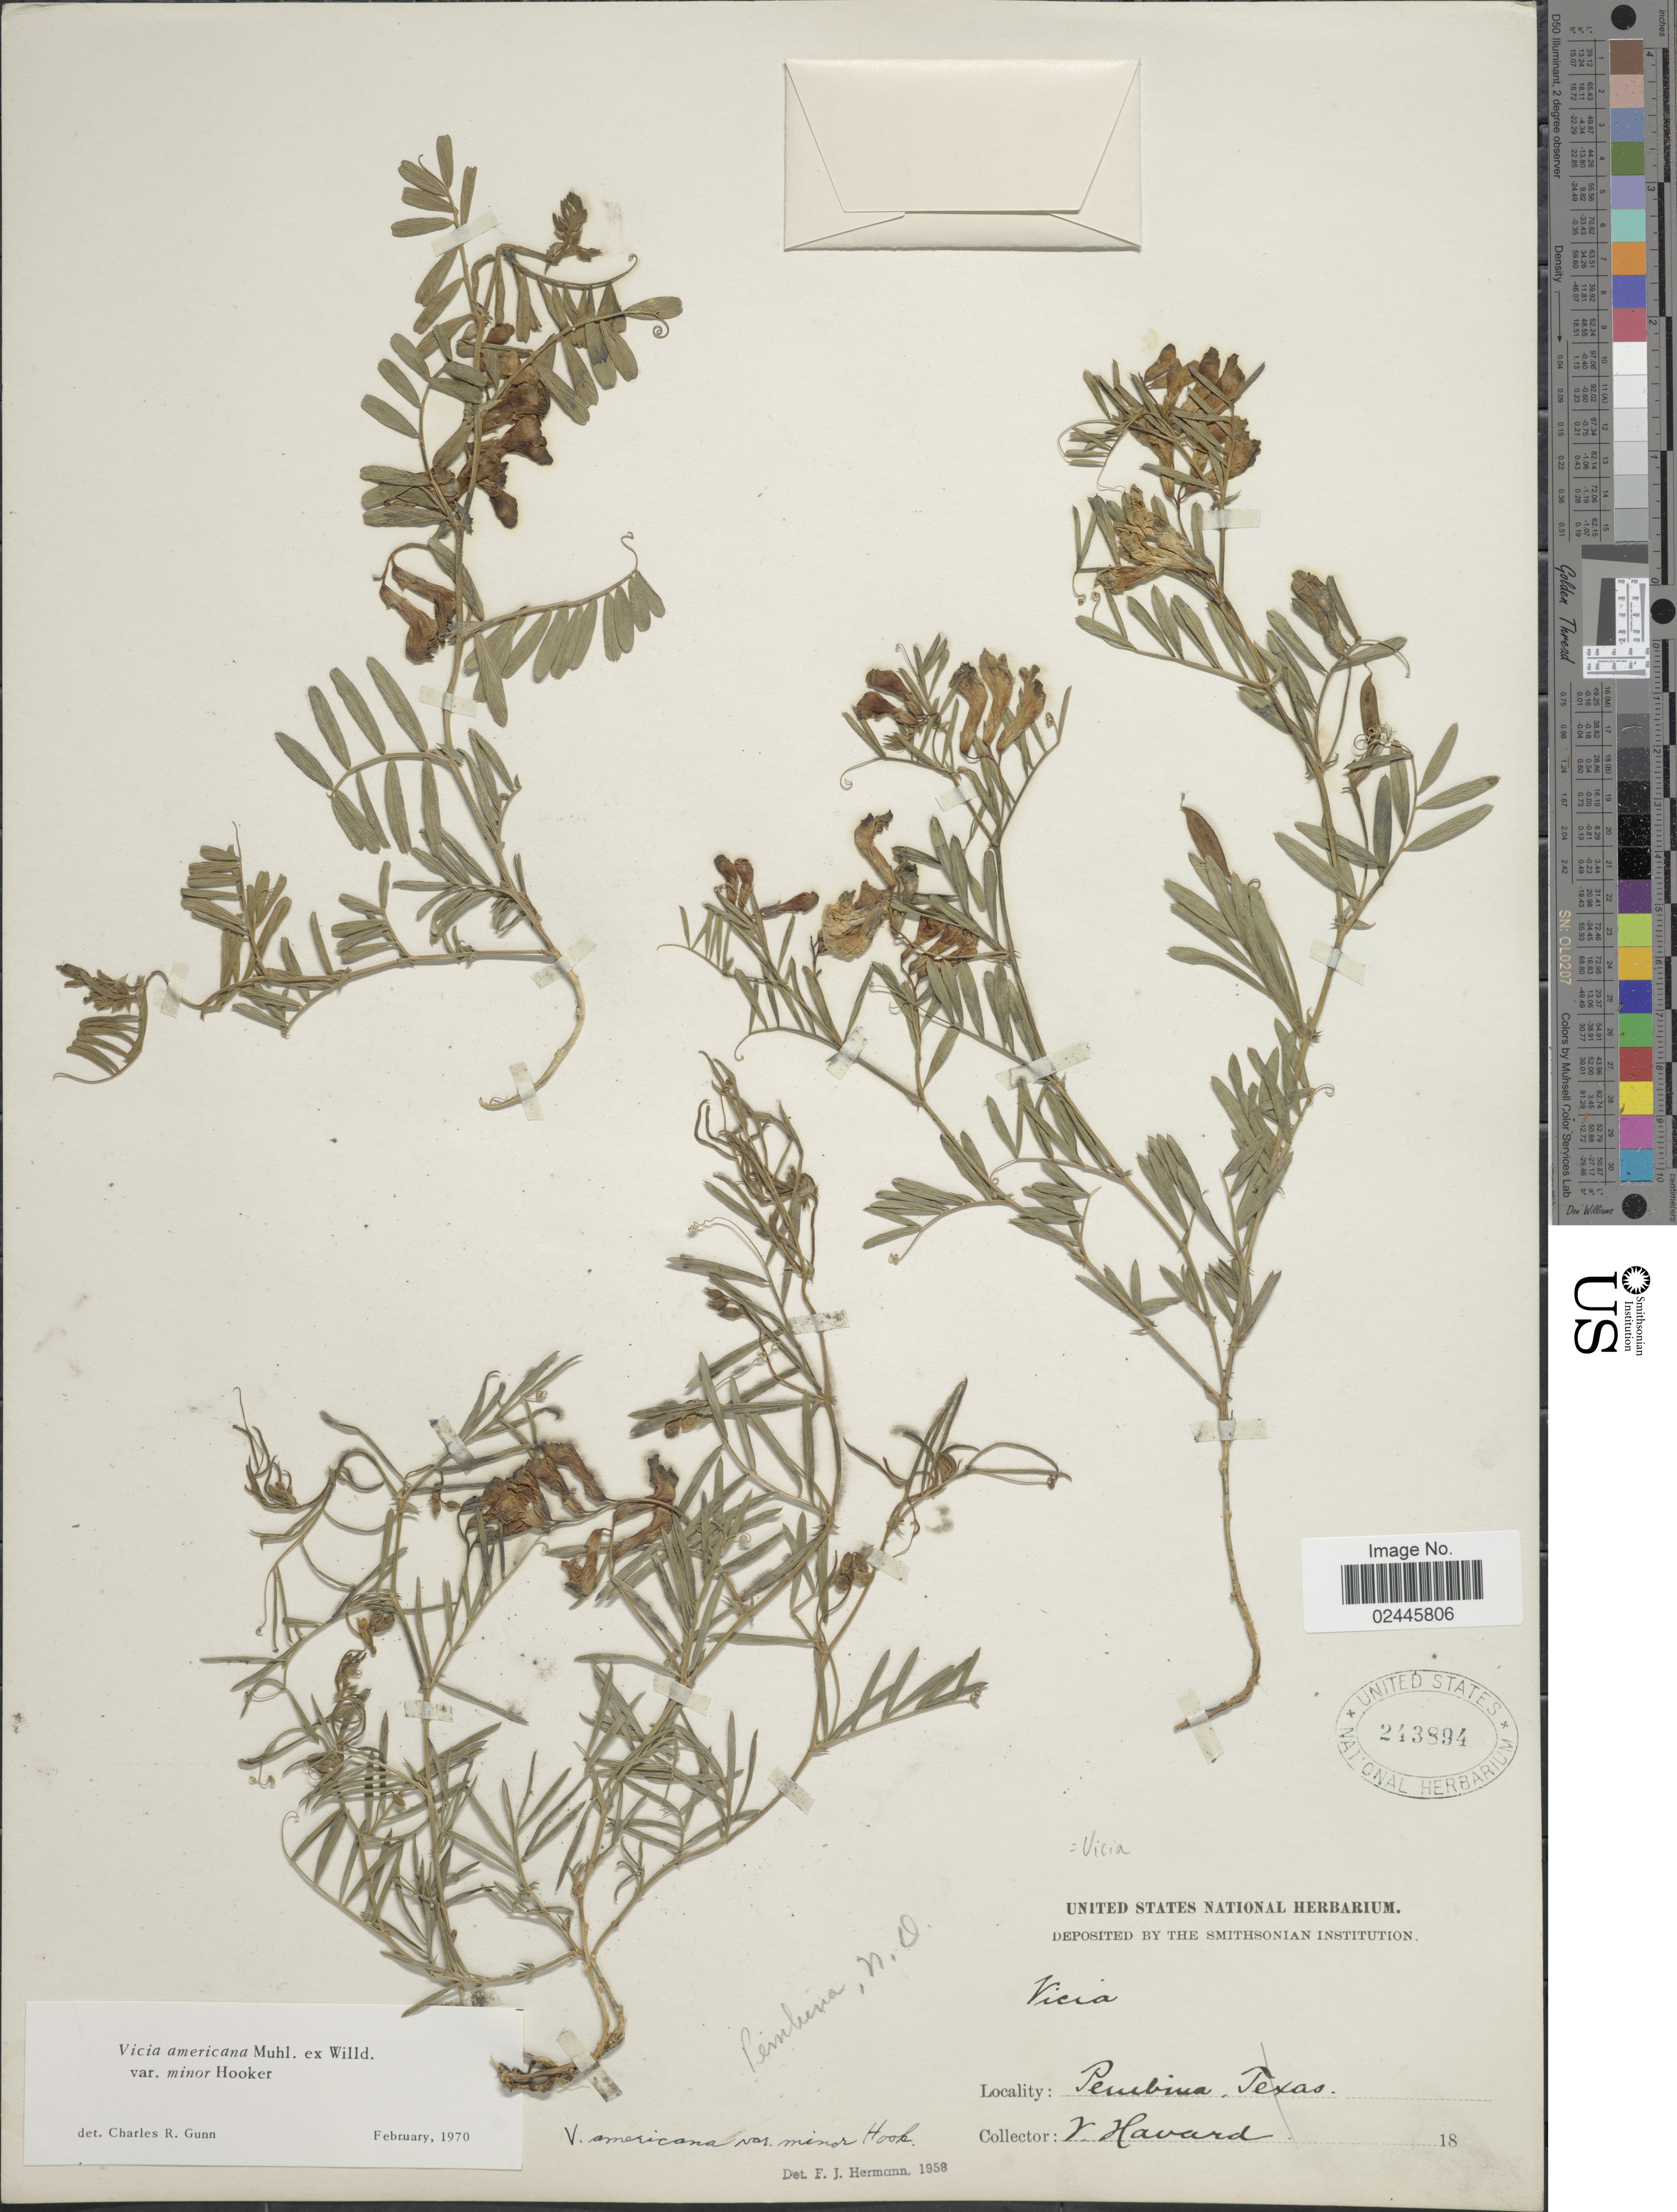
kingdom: Plantae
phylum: Tracheophyta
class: Magnoliopsida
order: Fabales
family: Fabaceae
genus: Vicia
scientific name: Vicia americana var. minor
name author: Hook.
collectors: V. Harvard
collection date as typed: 18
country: United States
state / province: North Dakota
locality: Peinbina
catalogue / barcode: US 243894